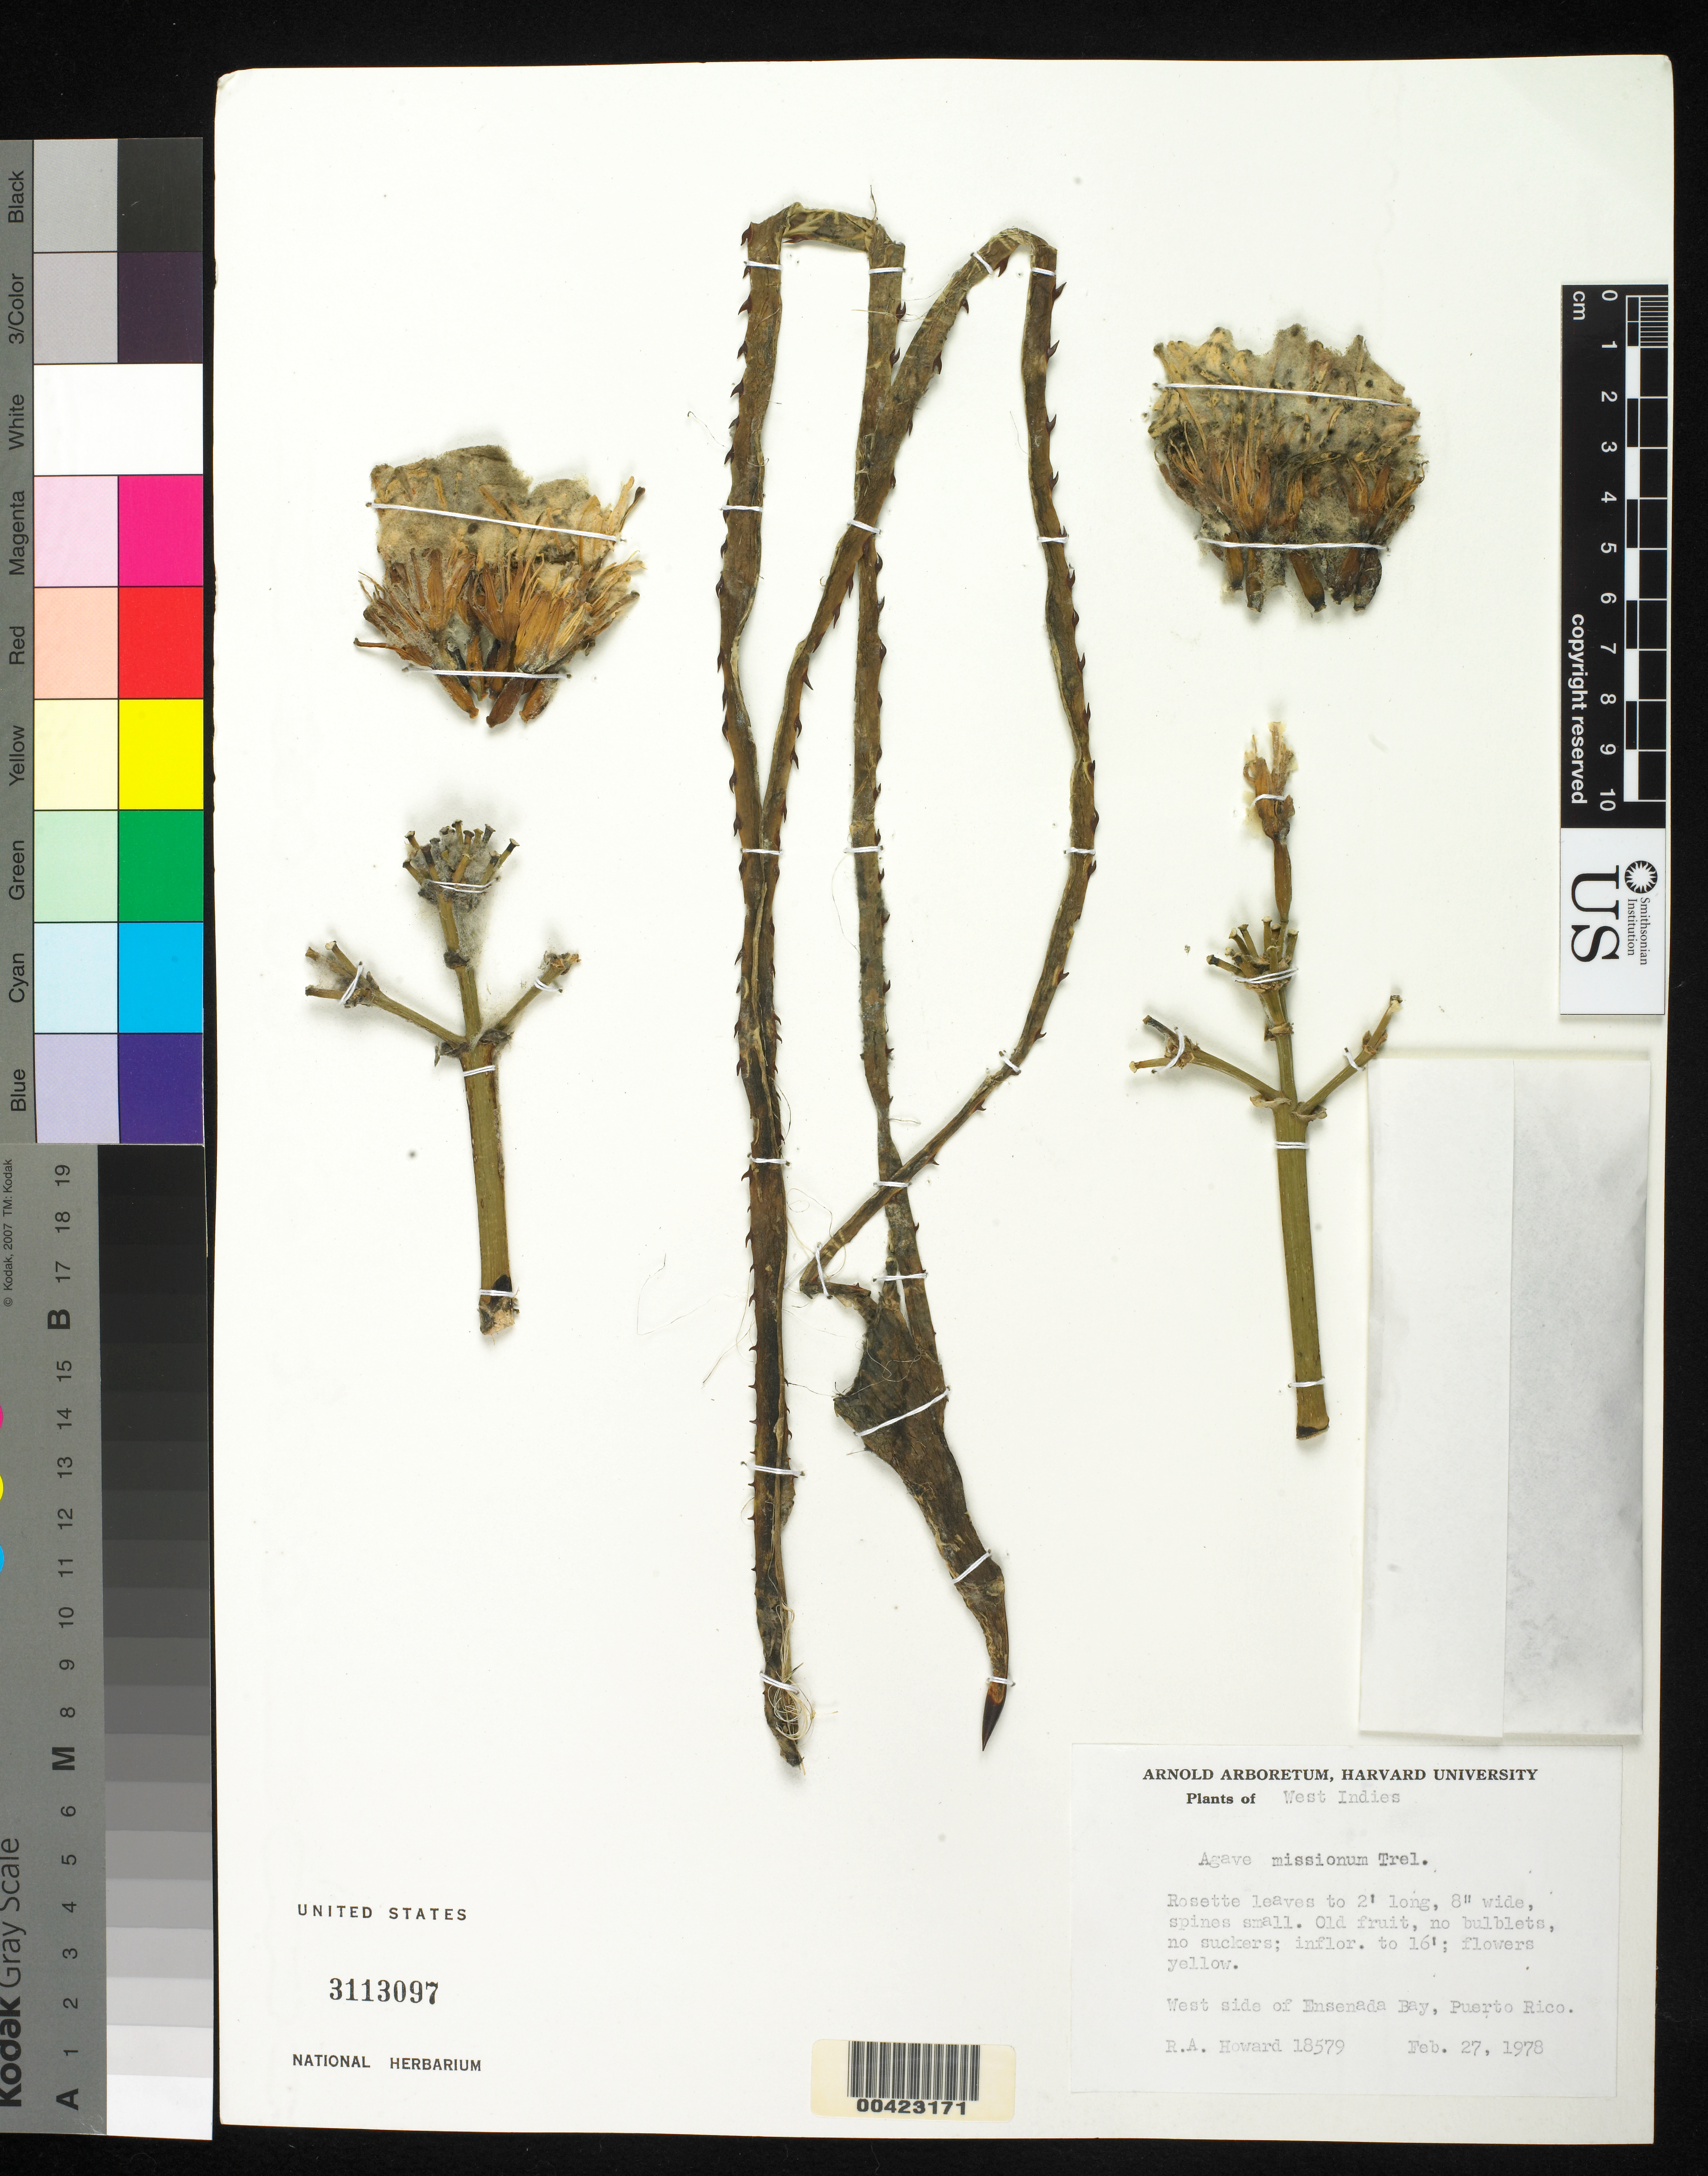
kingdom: Plantae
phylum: Tracheophyta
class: Liliopsida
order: Asparagales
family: Asparagaceae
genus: Agave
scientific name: Agave missionum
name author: Trel.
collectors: R. A. Howard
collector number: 18579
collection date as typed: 27 Feb 1978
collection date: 1978-02-27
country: Puerto Rico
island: Greater Antilles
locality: Ensenada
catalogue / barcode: US 3113097